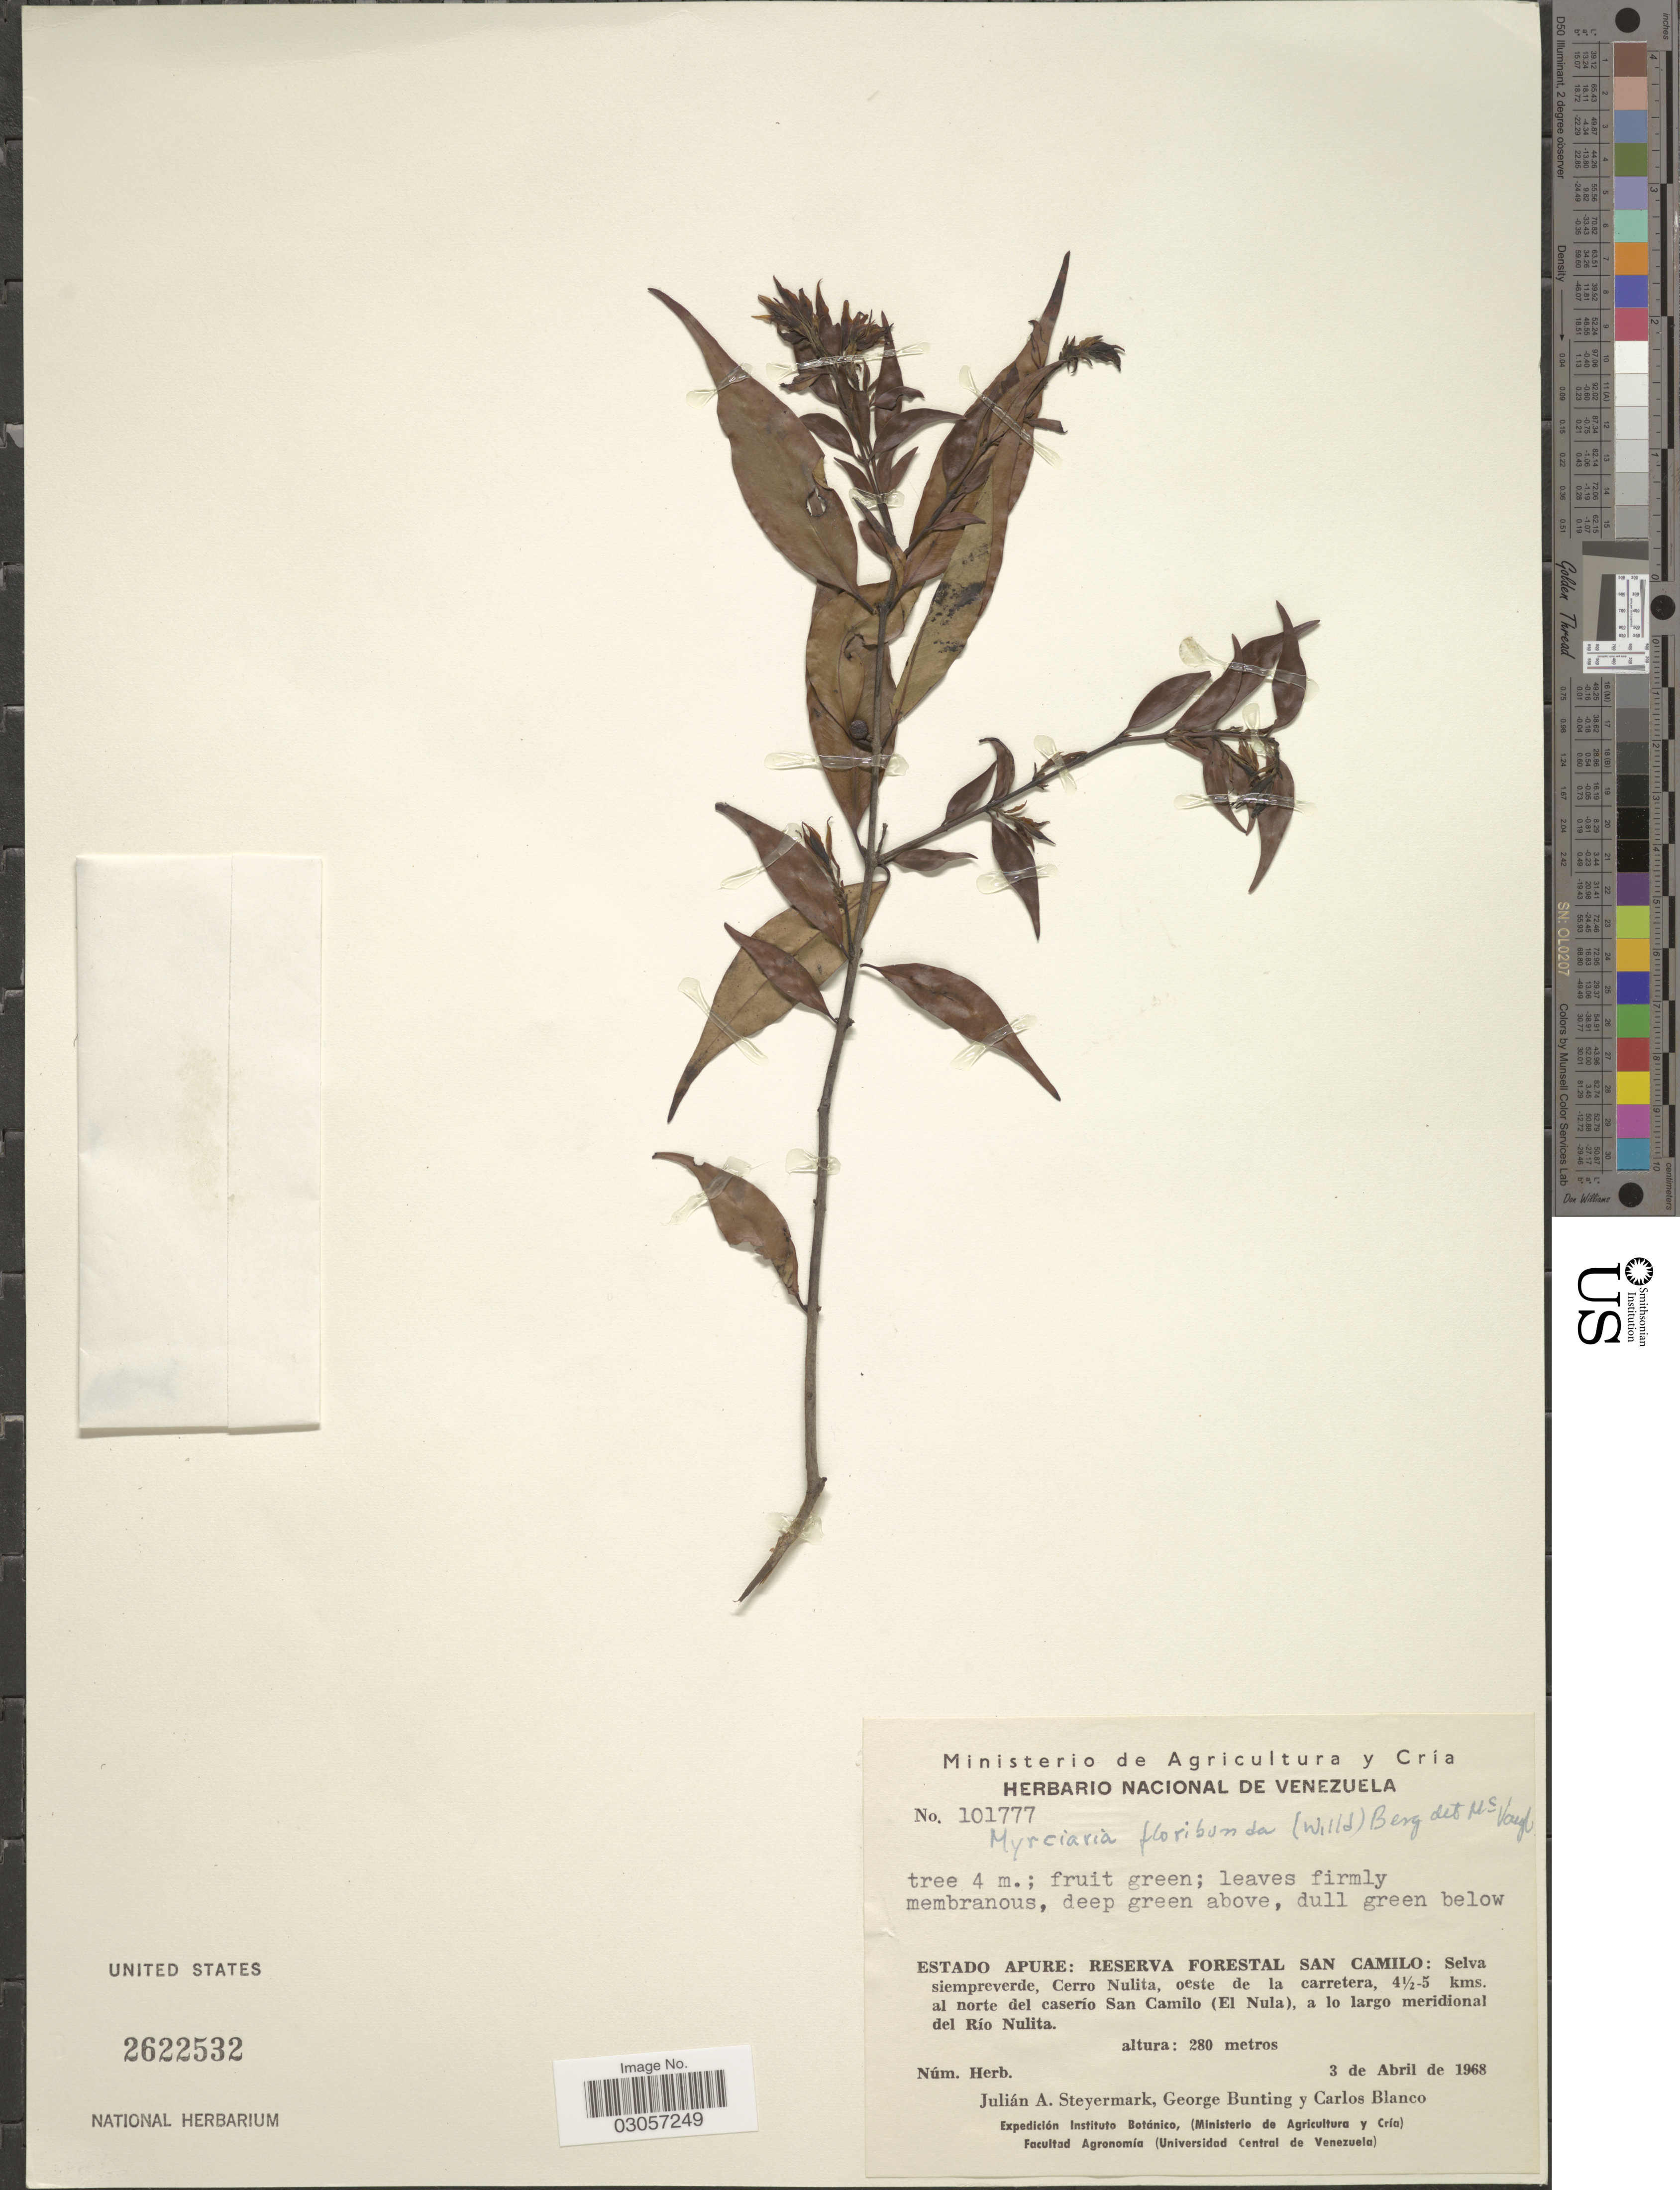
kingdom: Plantae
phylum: Tracheophyta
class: Magnoliopsida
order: Myrtales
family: Myrtaceae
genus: Myrciaria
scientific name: Myrciaria floribunda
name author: (H. West ex Willd.) O. Berg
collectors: J. Steyermark, G. S. Bunting & C. Blanco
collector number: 101777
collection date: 1968-04-03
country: Venezuela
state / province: Apure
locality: Reserva Forestal San Camilo: Selva siempreverde, Cerro Nulita, oeste de la carretera, 4½-5 kms. al norte del caserío San Camillo (El Nula), a lo largo meridional del Río Nulita.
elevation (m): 280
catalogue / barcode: US 2622532